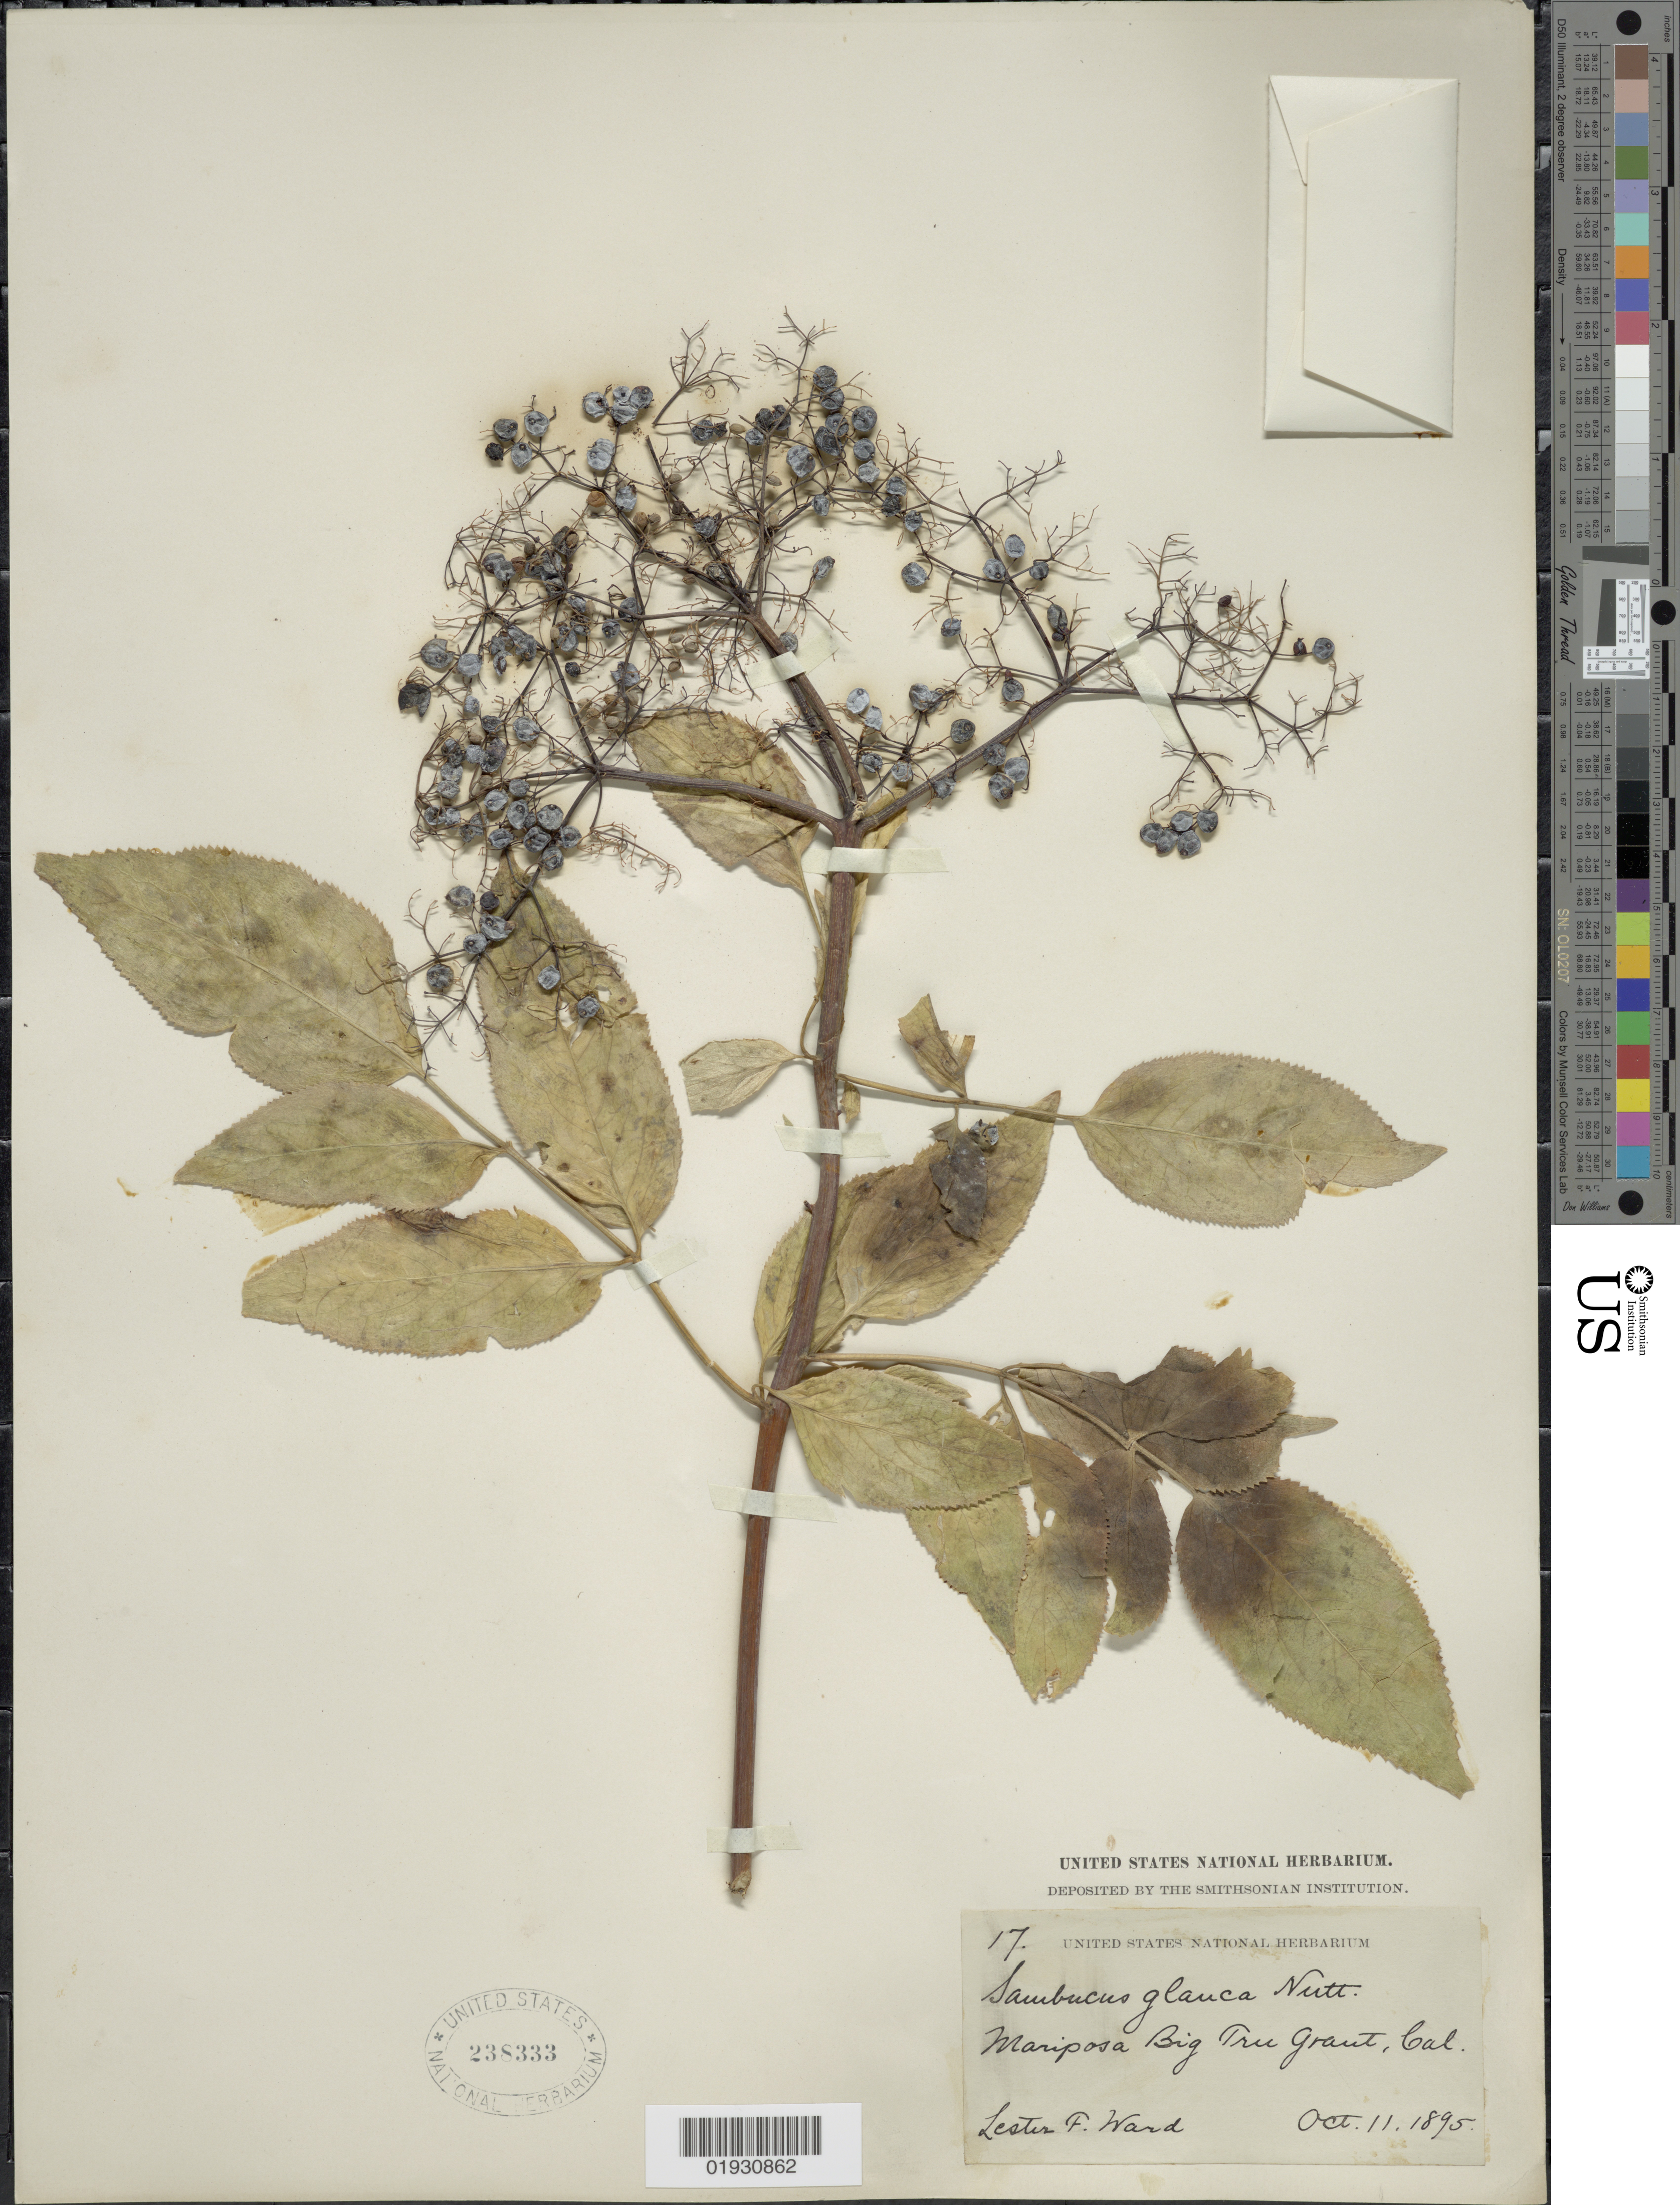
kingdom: Plantae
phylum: Tracheophyta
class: Magnoliopsida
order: Dipsacales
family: Viburnaceae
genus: Sambucus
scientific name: Sambucus cerulea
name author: Raf.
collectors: L. F. Ward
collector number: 17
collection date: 1895-10-11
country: United States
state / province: California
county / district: Mariposa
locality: Mariposa Big Tree Grant.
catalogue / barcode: US 238333